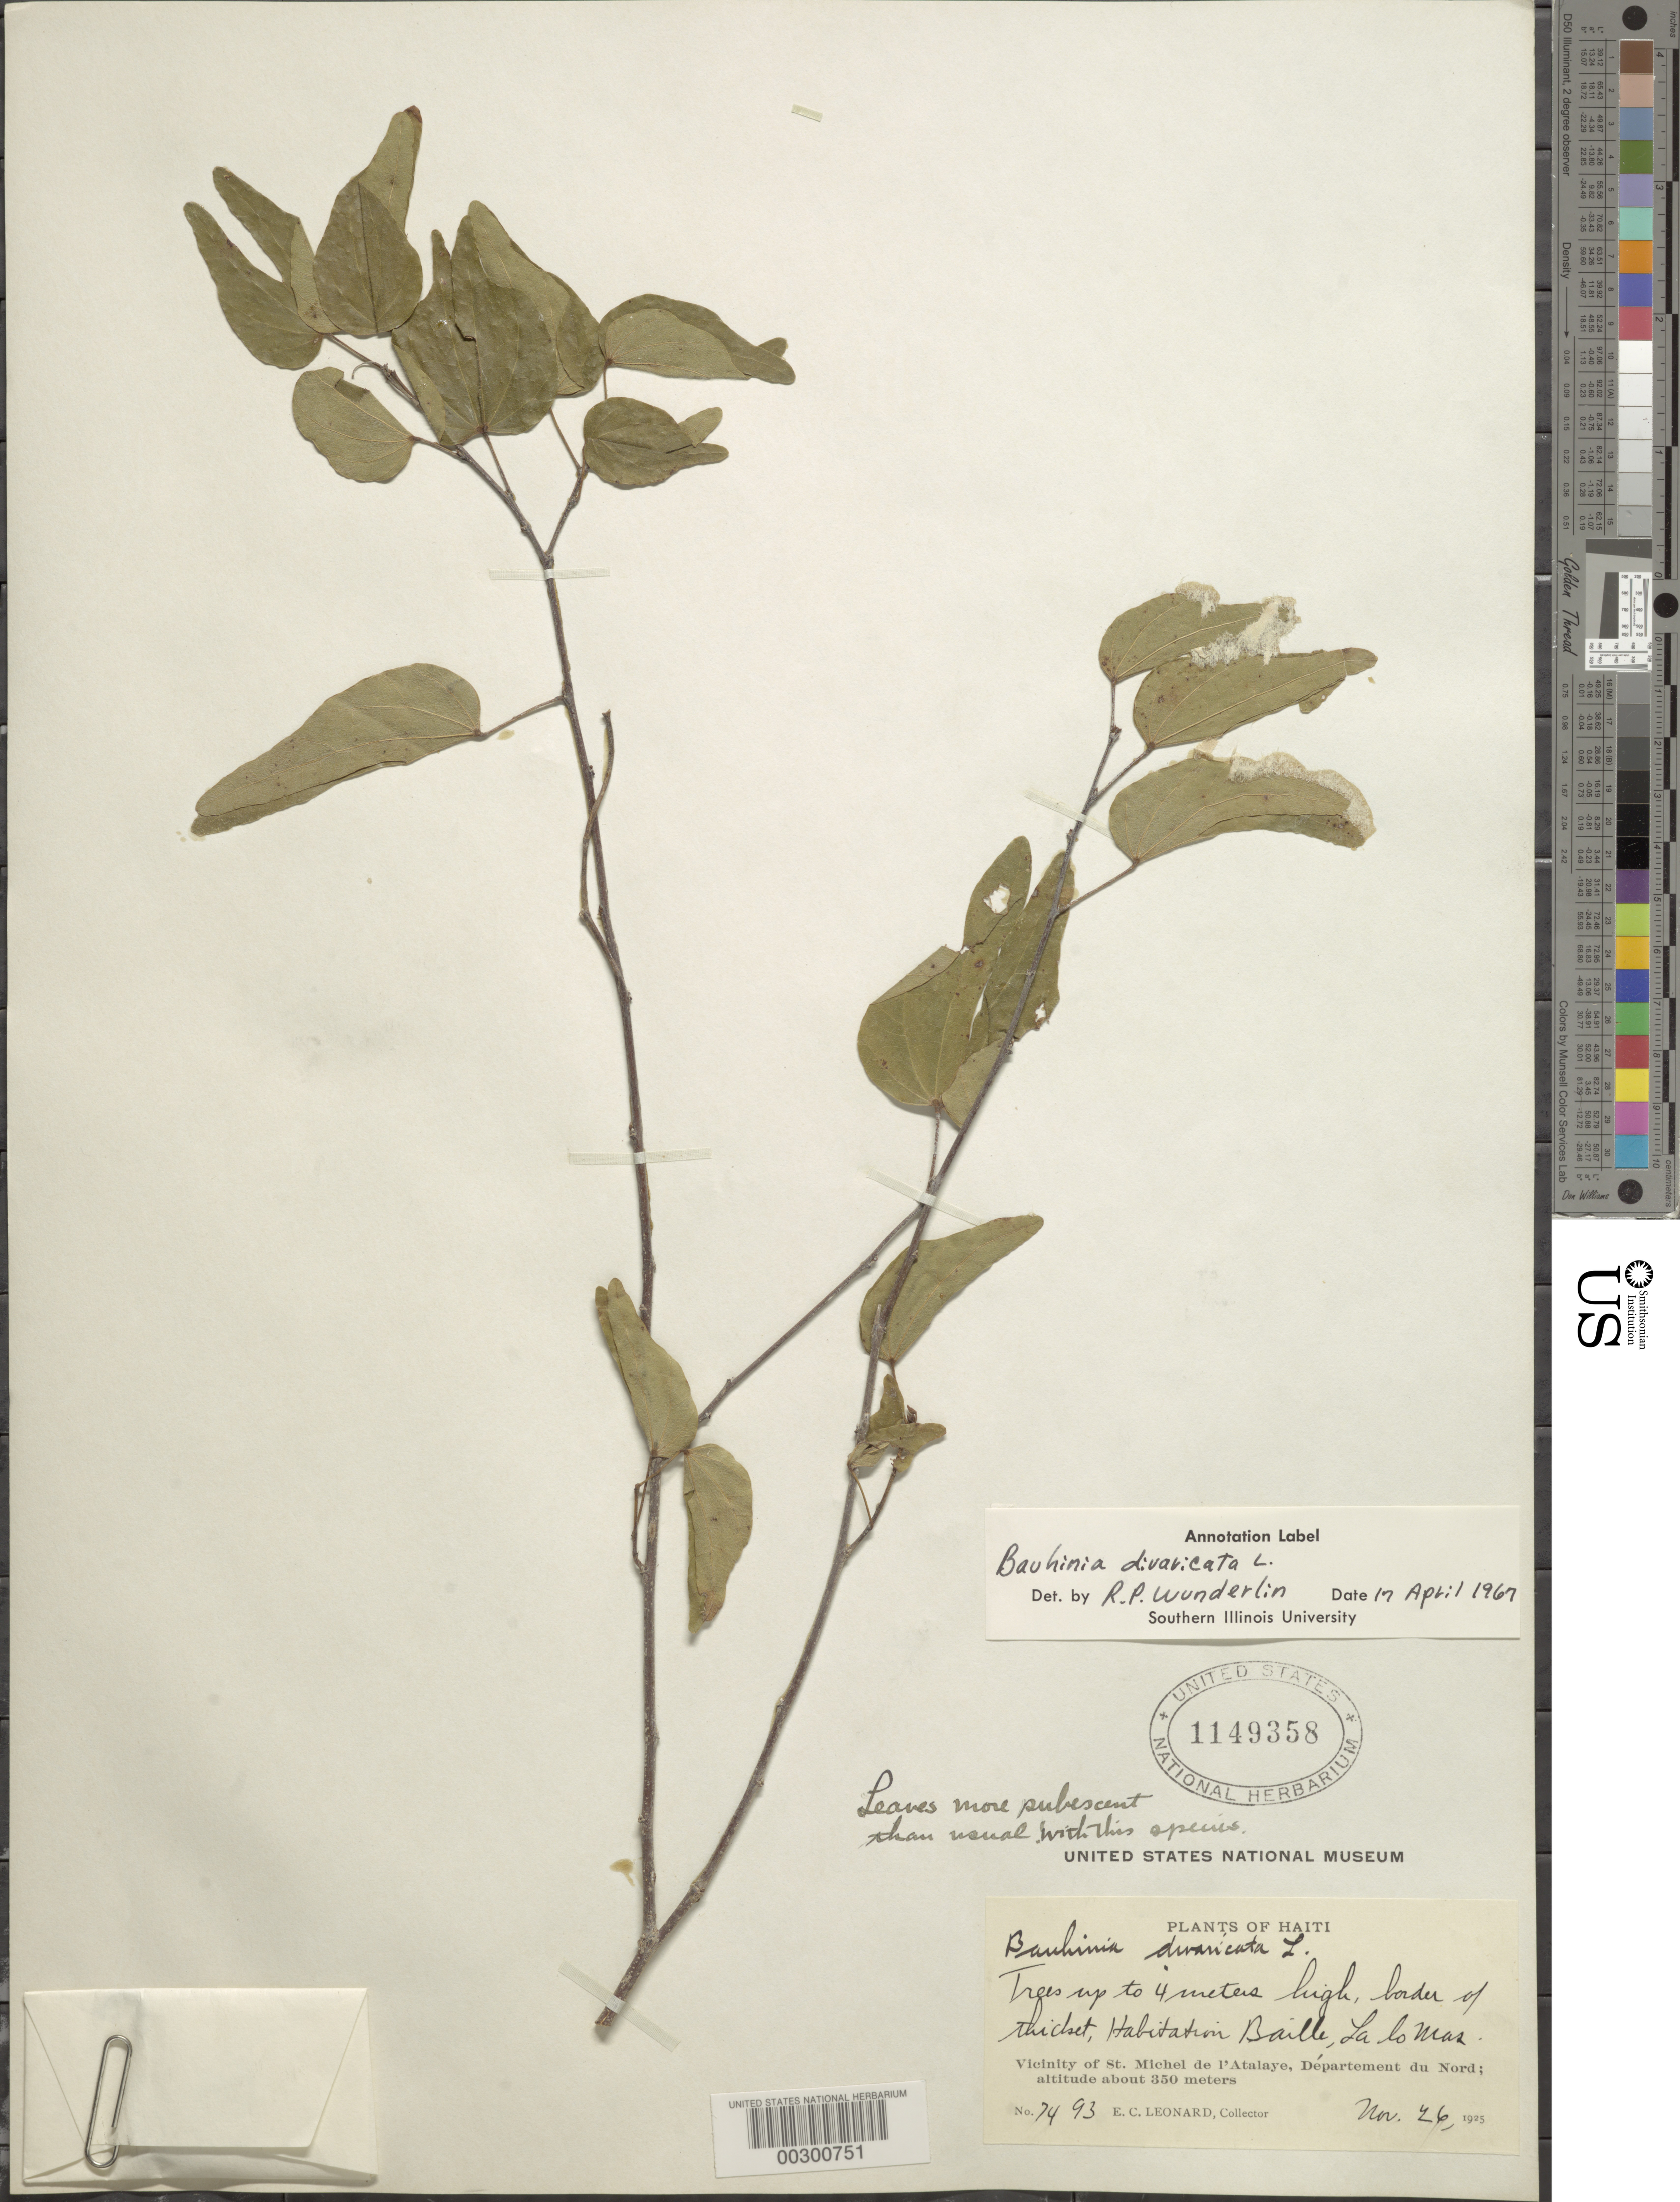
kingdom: Plantae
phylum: Tracheophyta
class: Magnoliopsida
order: Fabales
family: Fabaceae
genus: Bauhinia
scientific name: Bauhinia divaricata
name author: L.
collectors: E. C. Leonard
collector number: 7493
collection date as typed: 26 Nov 1925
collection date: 1925-11-26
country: Haiti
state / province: Nord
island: Hispaniola Island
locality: Habitation baille, la lo mas, vicinity of st. michel de l'atalaye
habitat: Border of thicket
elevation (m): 350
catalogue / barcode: US 1149358